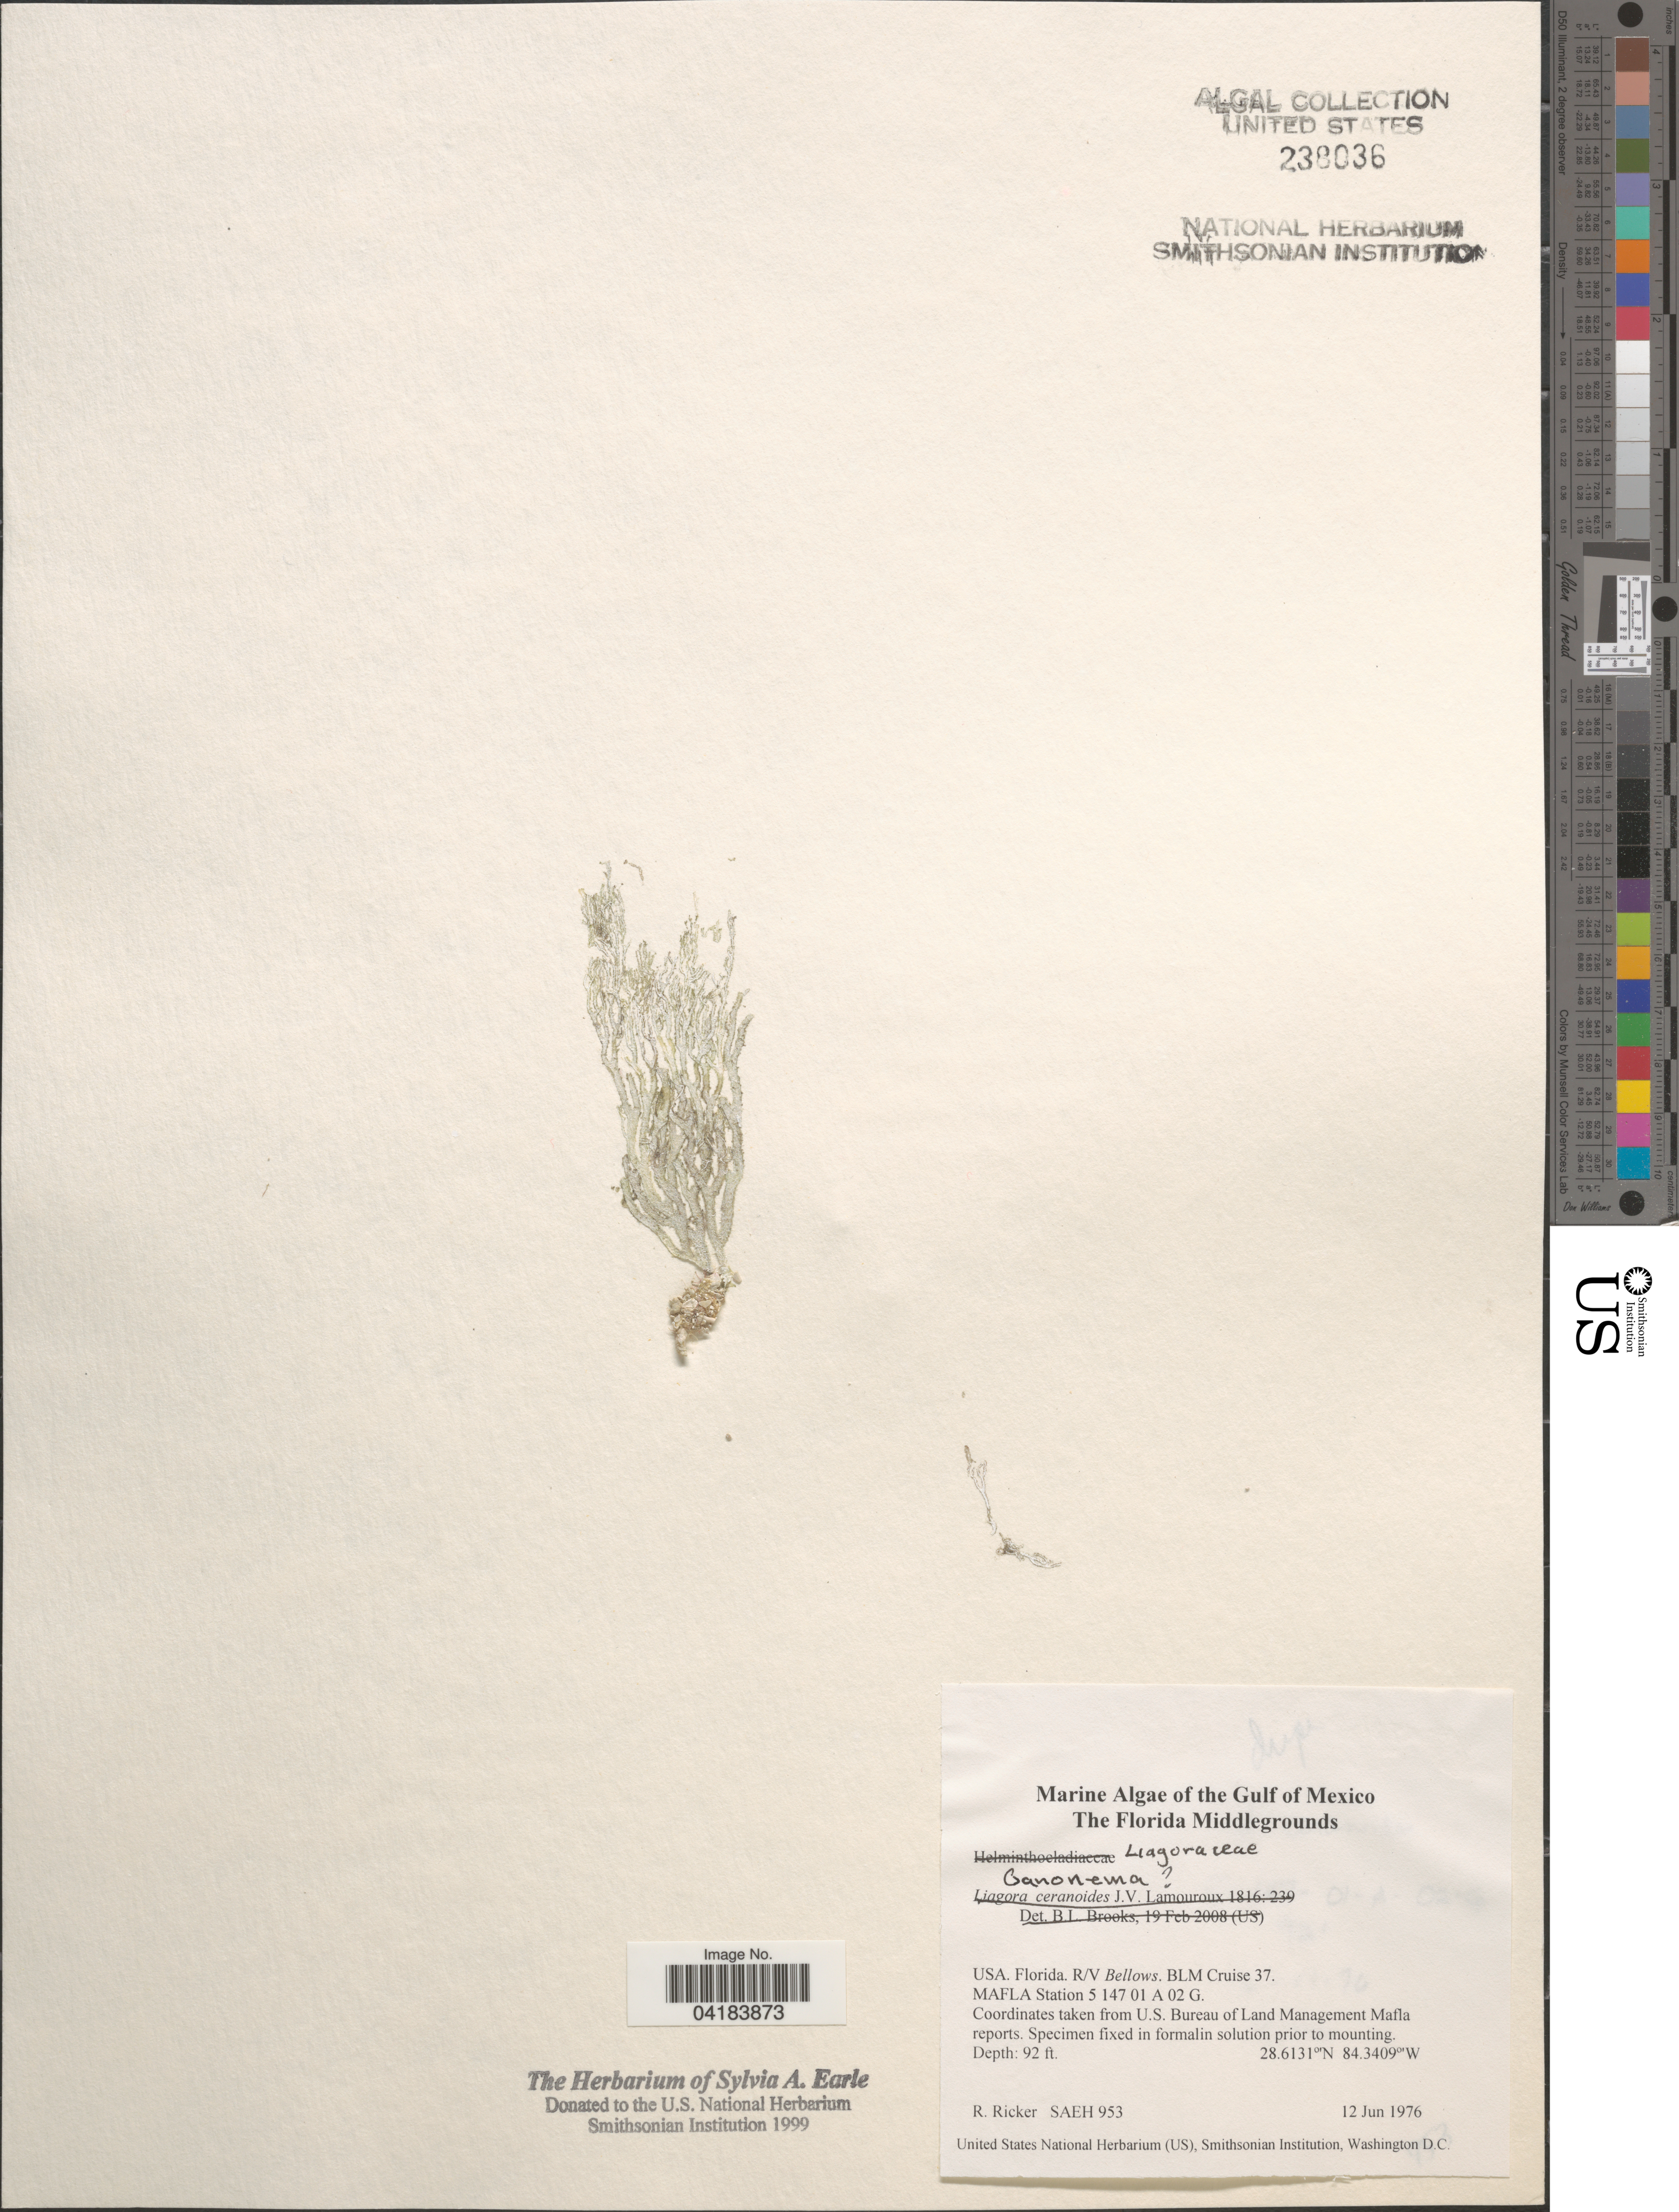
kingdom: Plantae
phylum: Rhodophyta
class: Florideophyceae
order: Nemaliales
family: Liagoraceae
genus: Ganonema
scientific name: Ganonema sp.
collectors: R. Ricker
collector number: SAEH953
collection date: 1976-06-12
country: United States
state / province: Florida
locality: Gulf of Mexico. The Florida Middlegrounds. R/V Bellows. BLM Cruise 37. MAFLA Station 5 147 01 A 02 G.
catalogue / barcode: US 238036